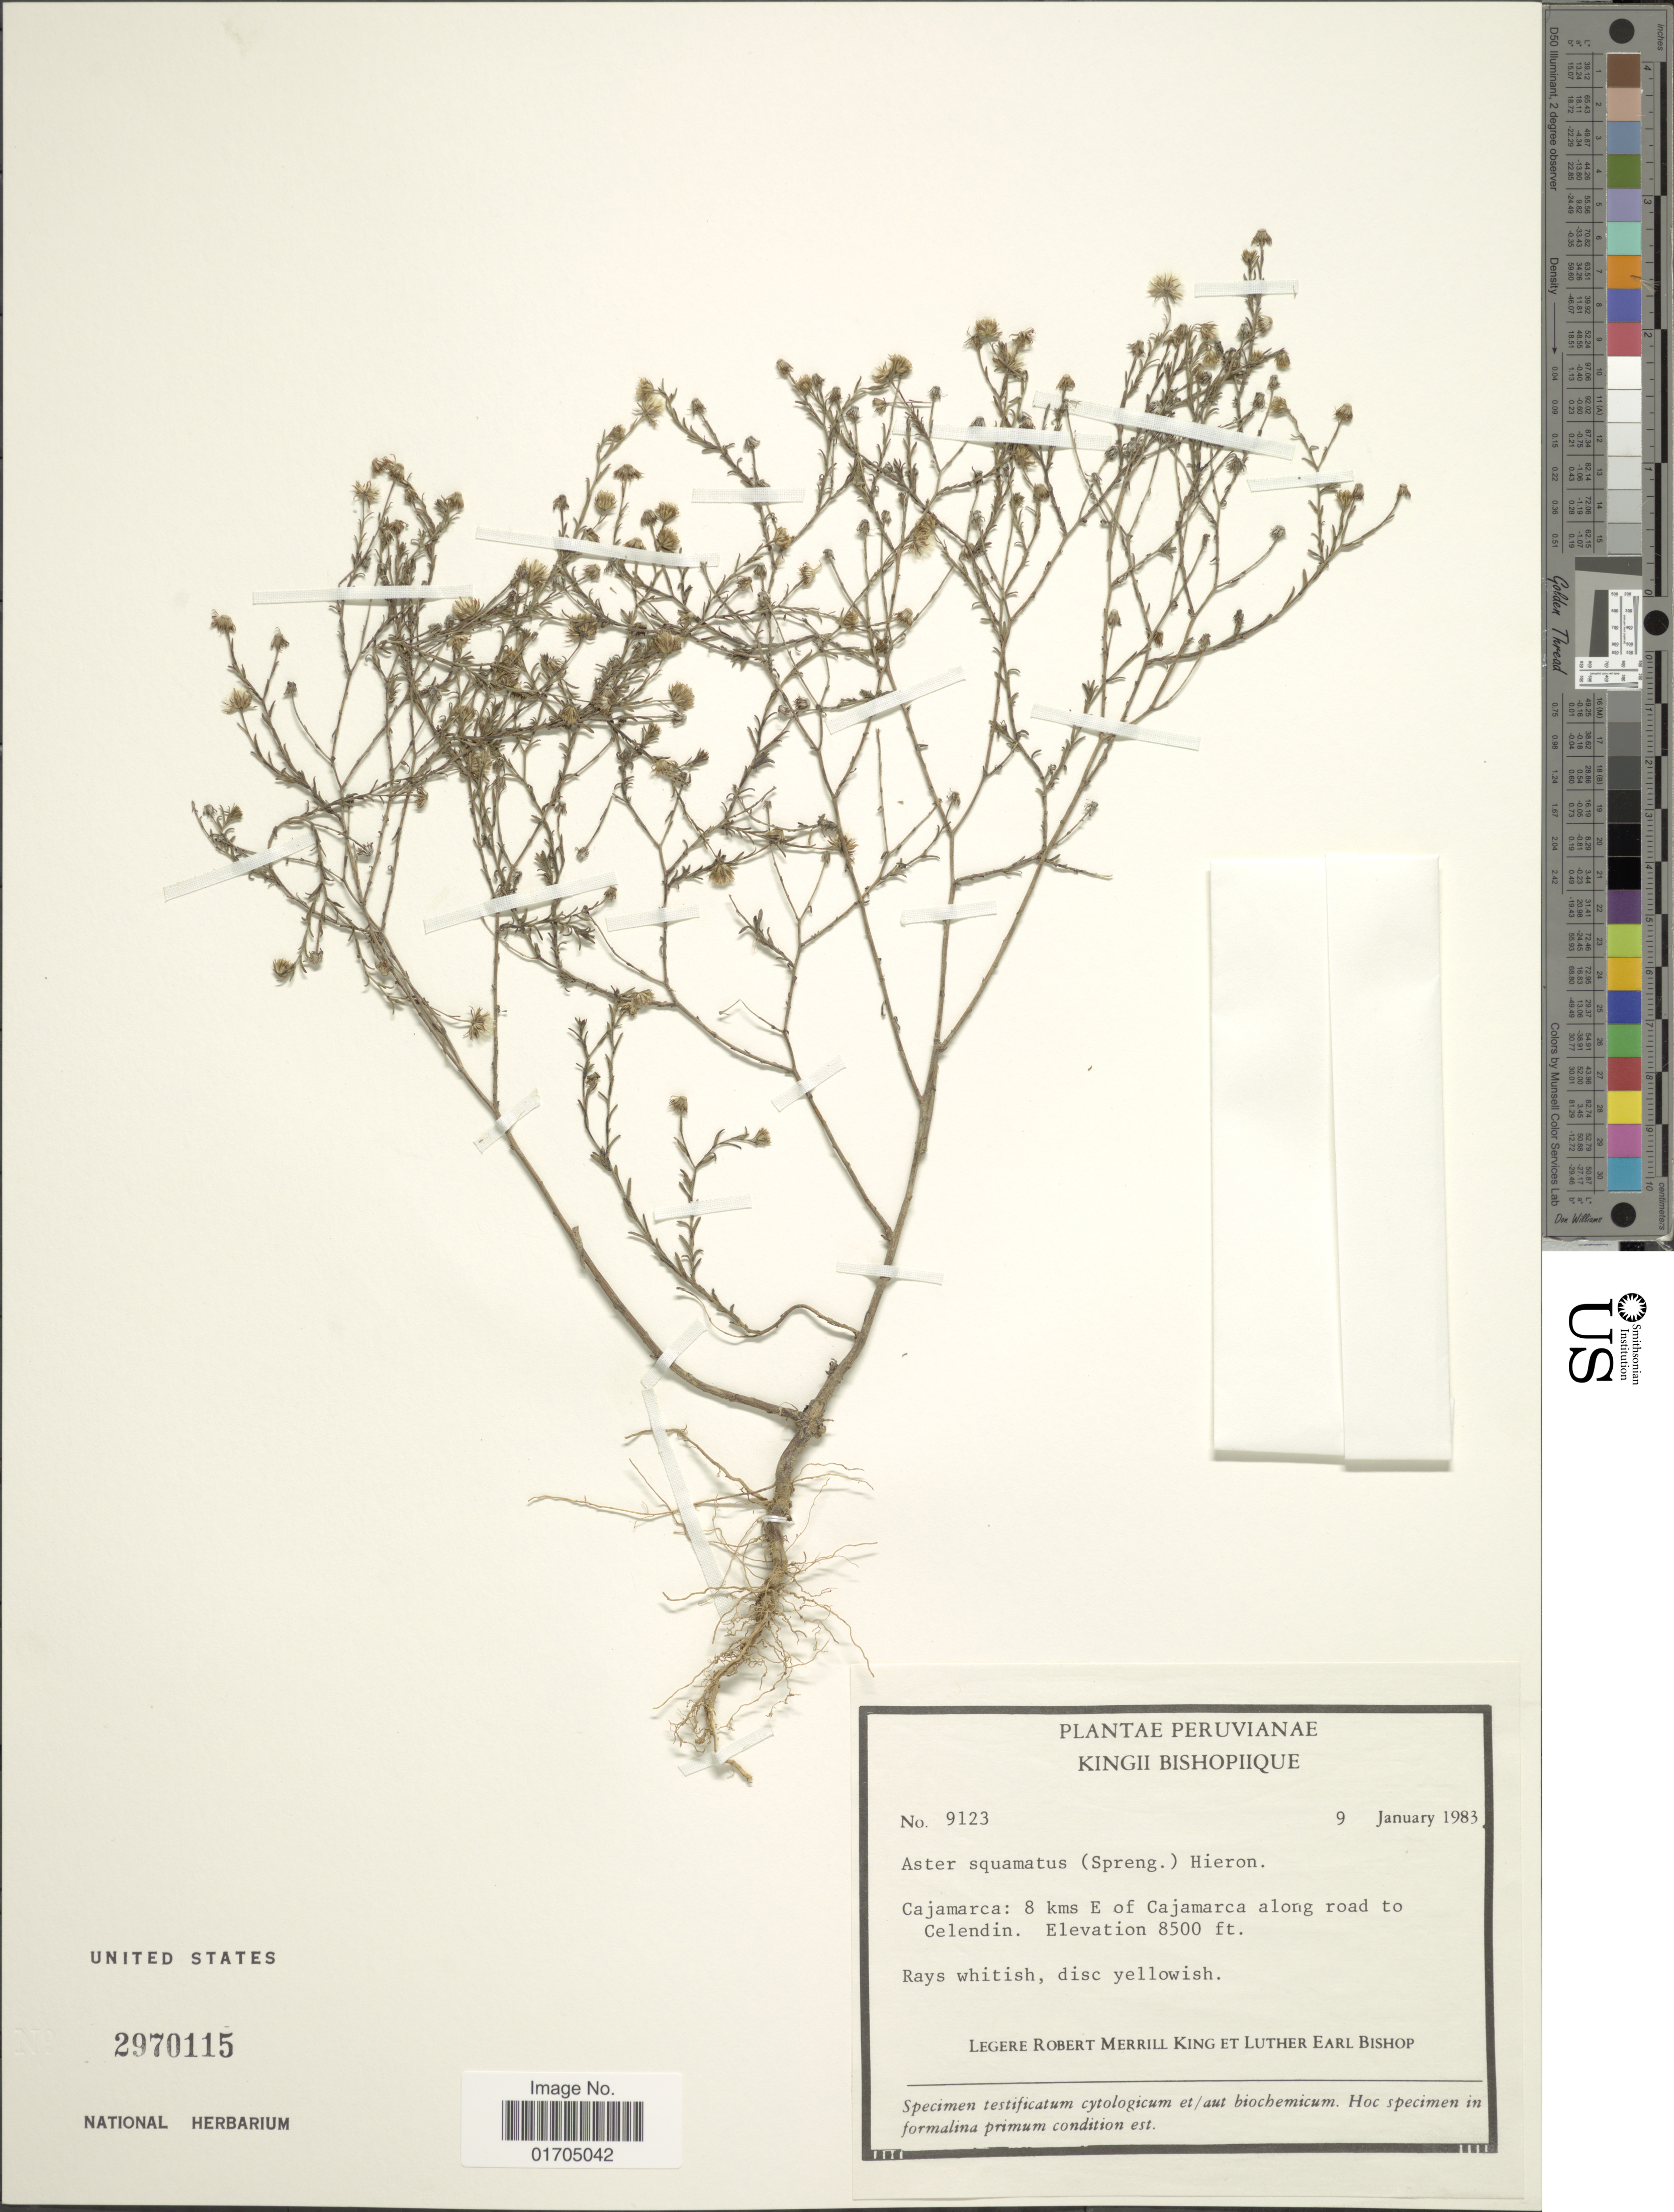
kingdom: Plantae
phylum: Tracheophyta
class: Magnoliopsida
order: Asterales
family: Asteraceae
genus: Symphyotrichum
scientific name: Symphyotrichum squamatum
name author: (Spreng.) G.L. Nesom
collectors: R. M. King & L. E. Bishop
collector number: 9123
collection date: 1983-01-09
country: Peru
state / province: Cajamarca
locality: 8 kms E of Cajamarca along road to Celendin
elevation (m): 2591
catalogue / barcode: US 2970115